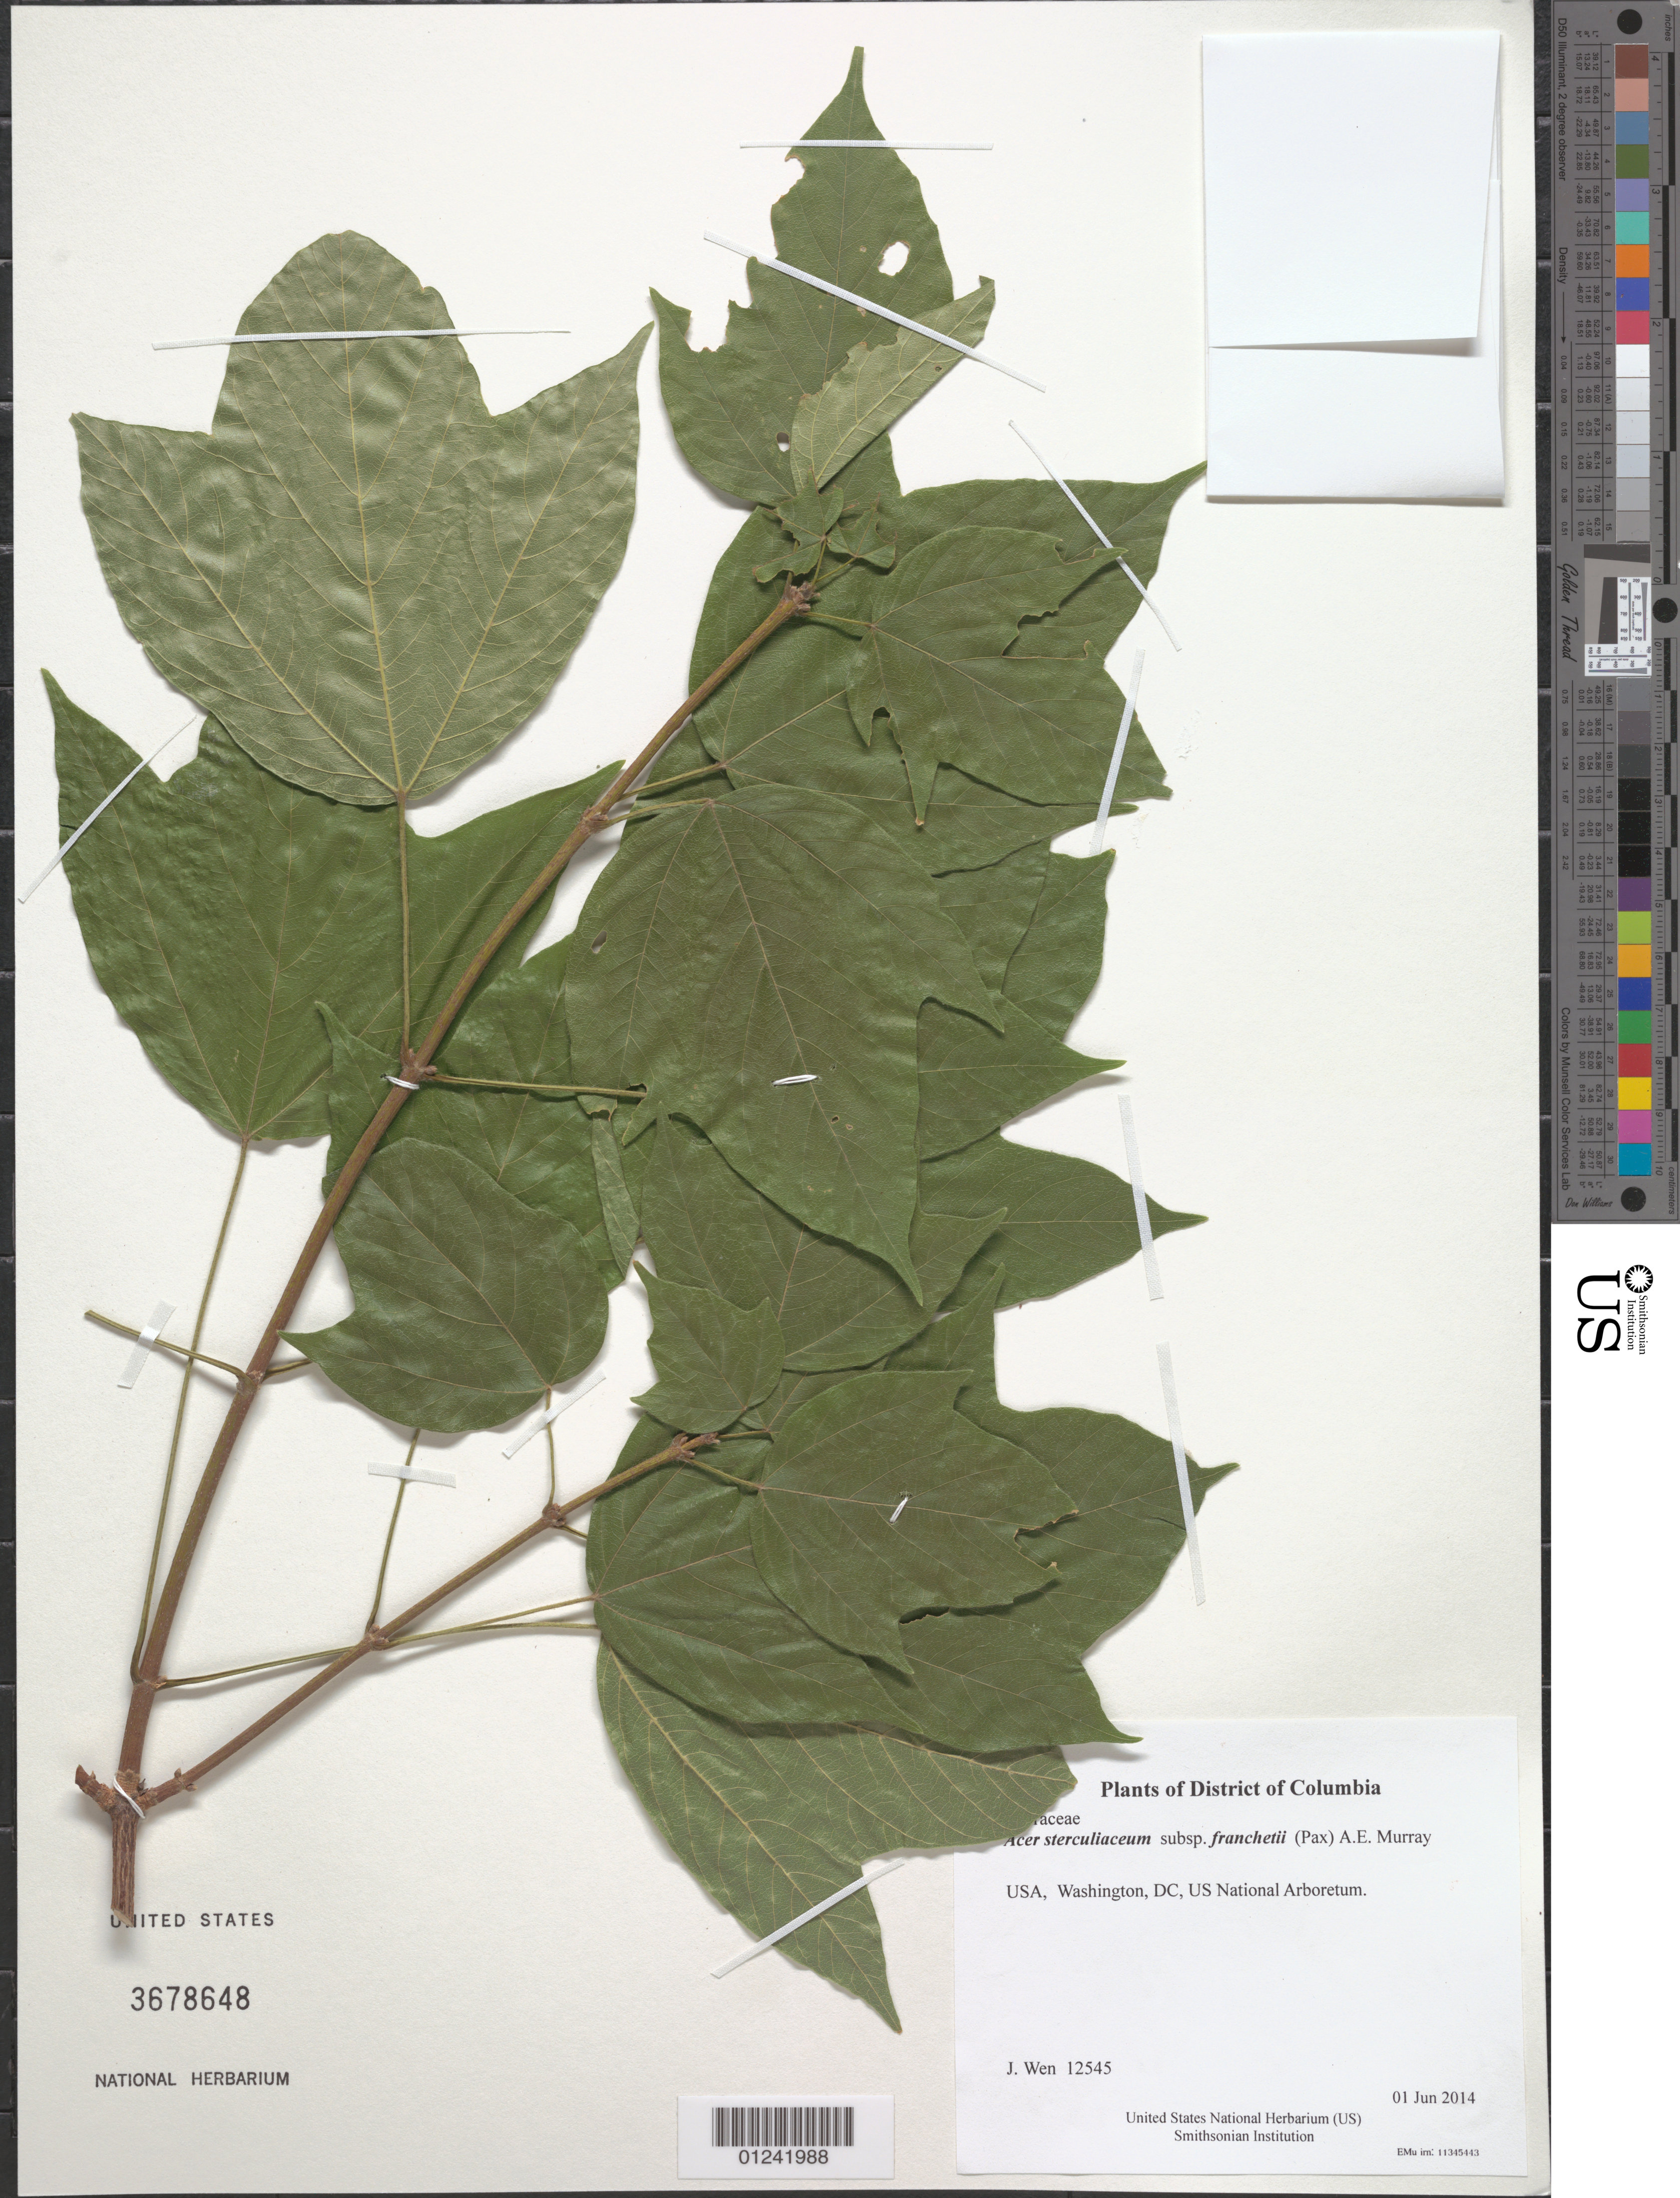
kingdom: Plantae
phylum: Tracheophyta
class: Magnoliopsida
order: Sapindales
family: Sapindaceae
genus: Acer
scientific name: Acer sterculiaceum subsp. franchetii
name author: (Pax) A.E. Murray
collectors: J. Wen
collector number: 12545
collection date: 2014-06-01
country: United States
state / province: District of Columbia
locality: US National Arboretum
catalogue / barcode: US 3678648